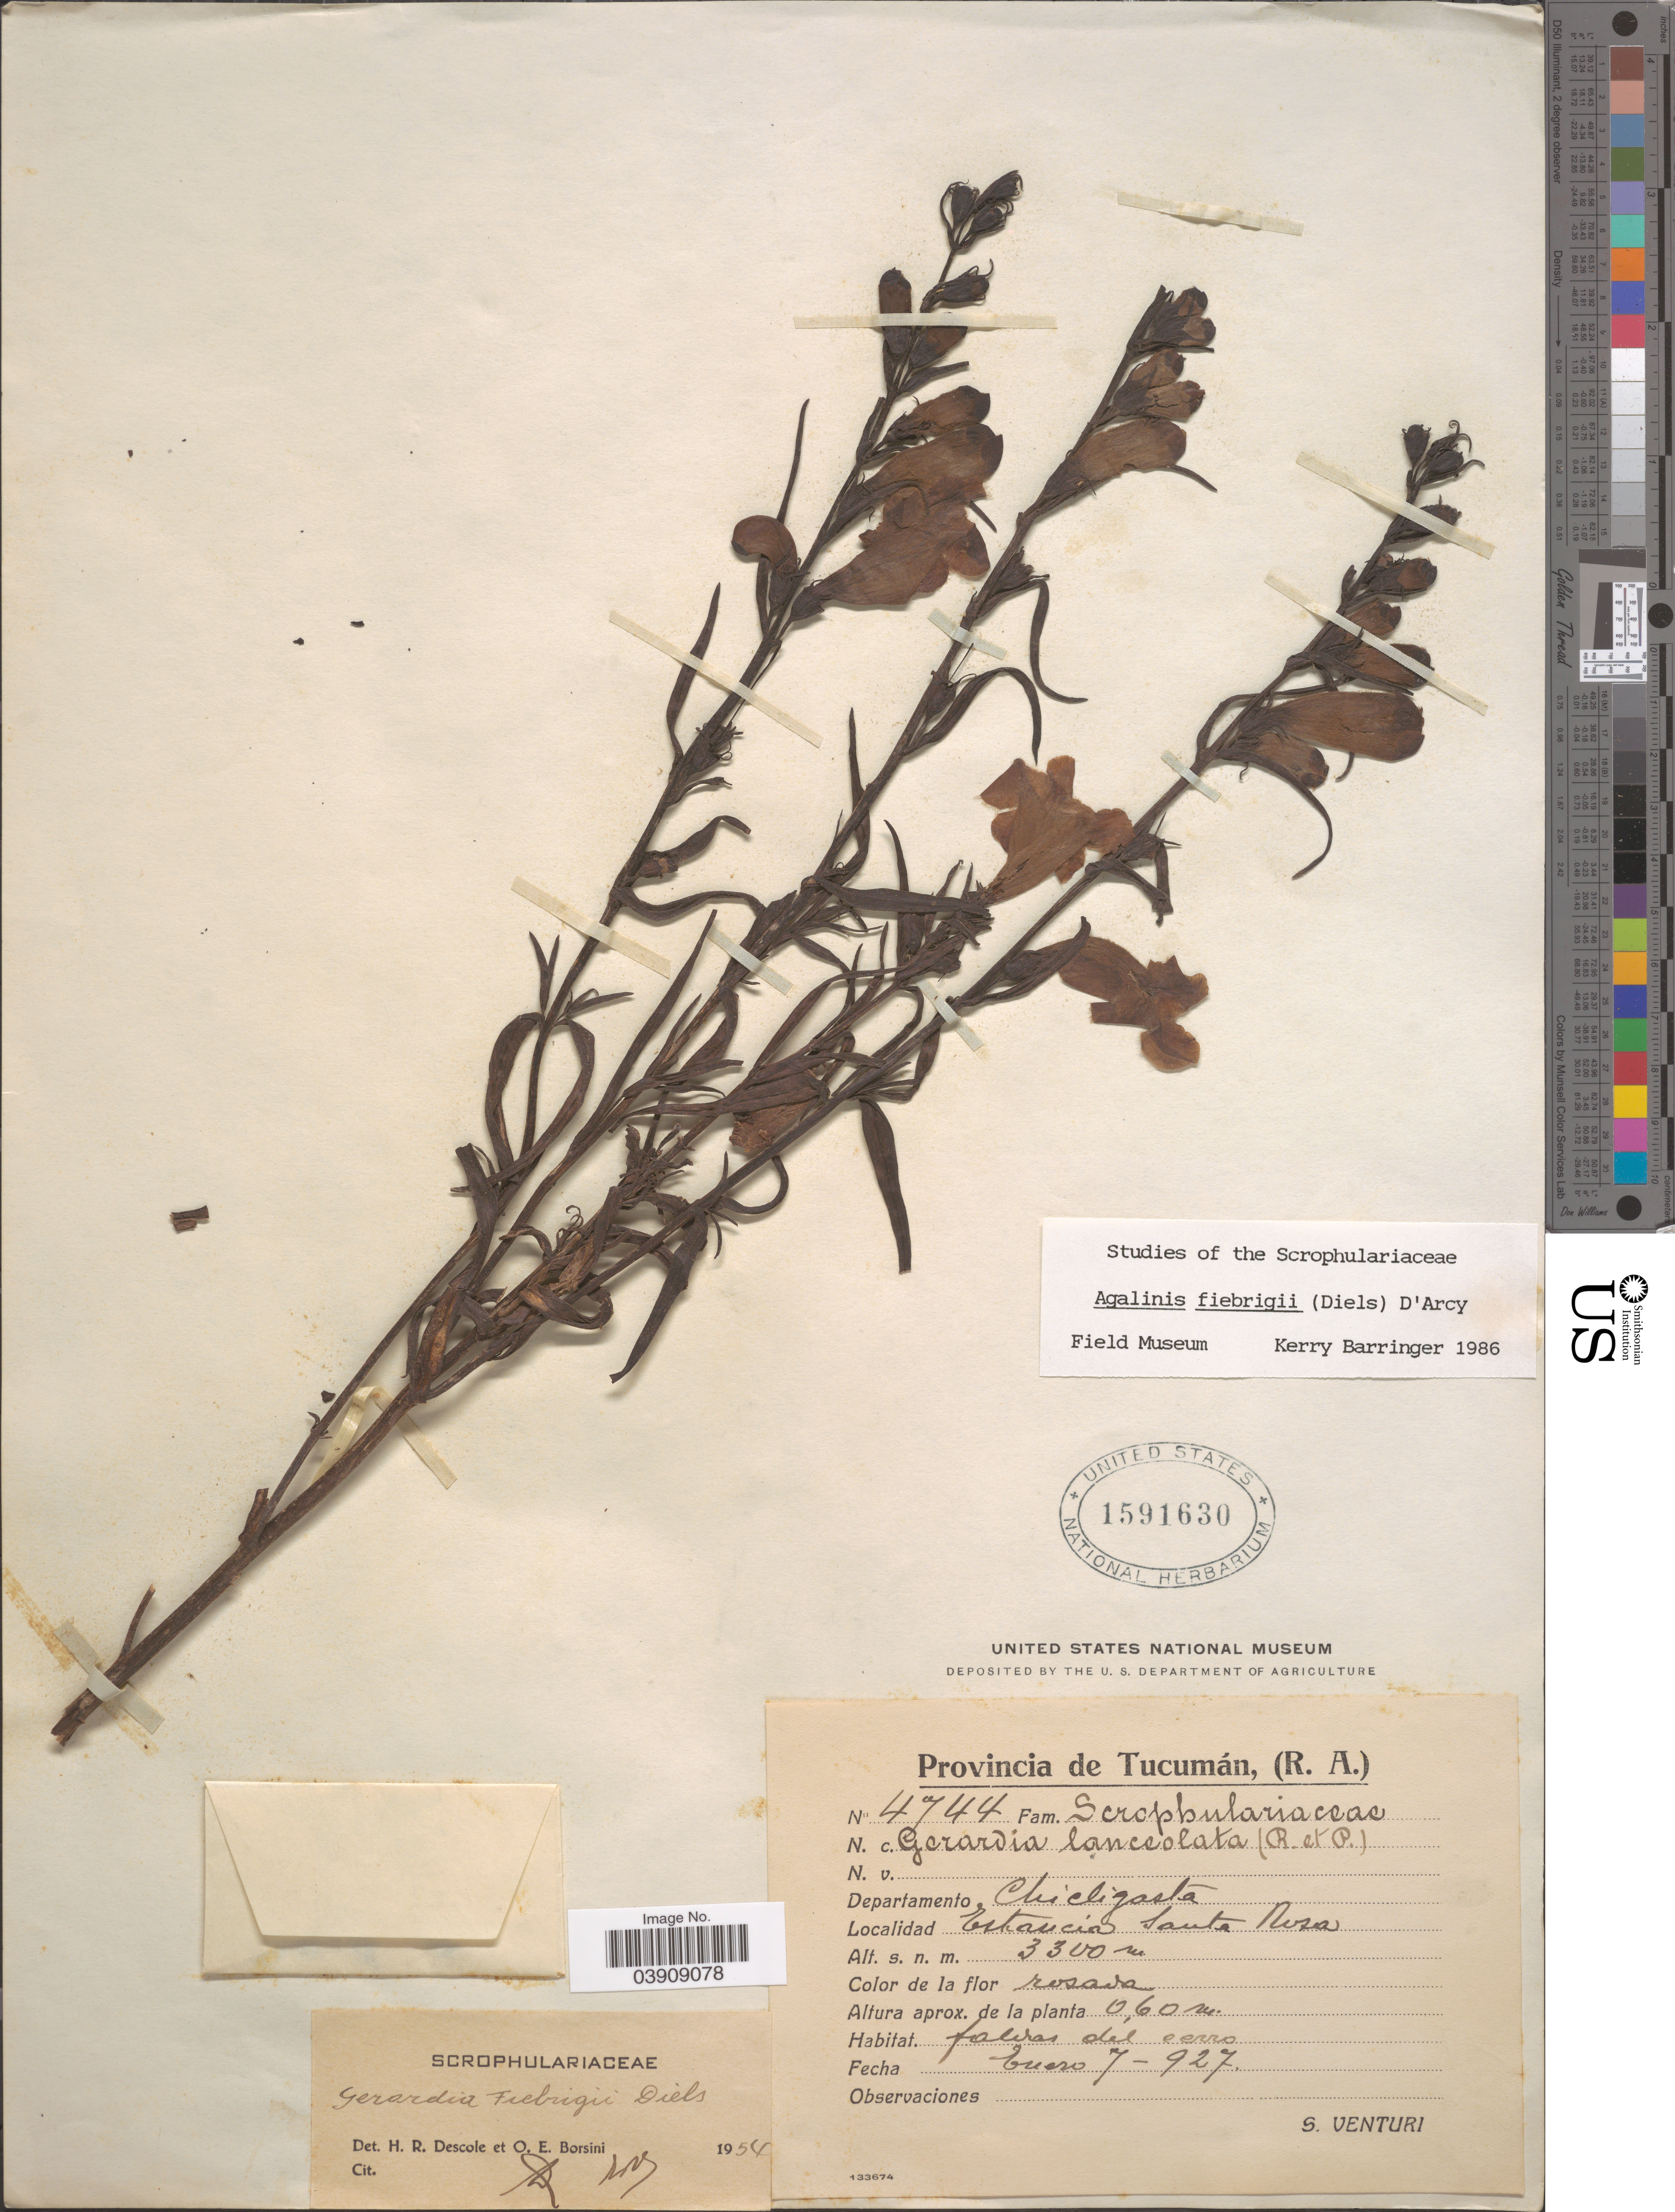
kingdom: Plantae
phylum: Tracheophyta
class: Magnoliopsida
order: Lamiales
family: Orobanchaceae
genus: Agalinis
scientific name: Agalinis fiebrigii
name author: (Diels) D'Arcy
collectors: S. Venturi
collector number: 4744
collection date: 1927-01-07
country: Argentina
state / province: Tucuman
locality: Departamento Chicligasta. Estancia Santa Rosa.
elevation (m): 3300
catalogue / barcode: US 1591630